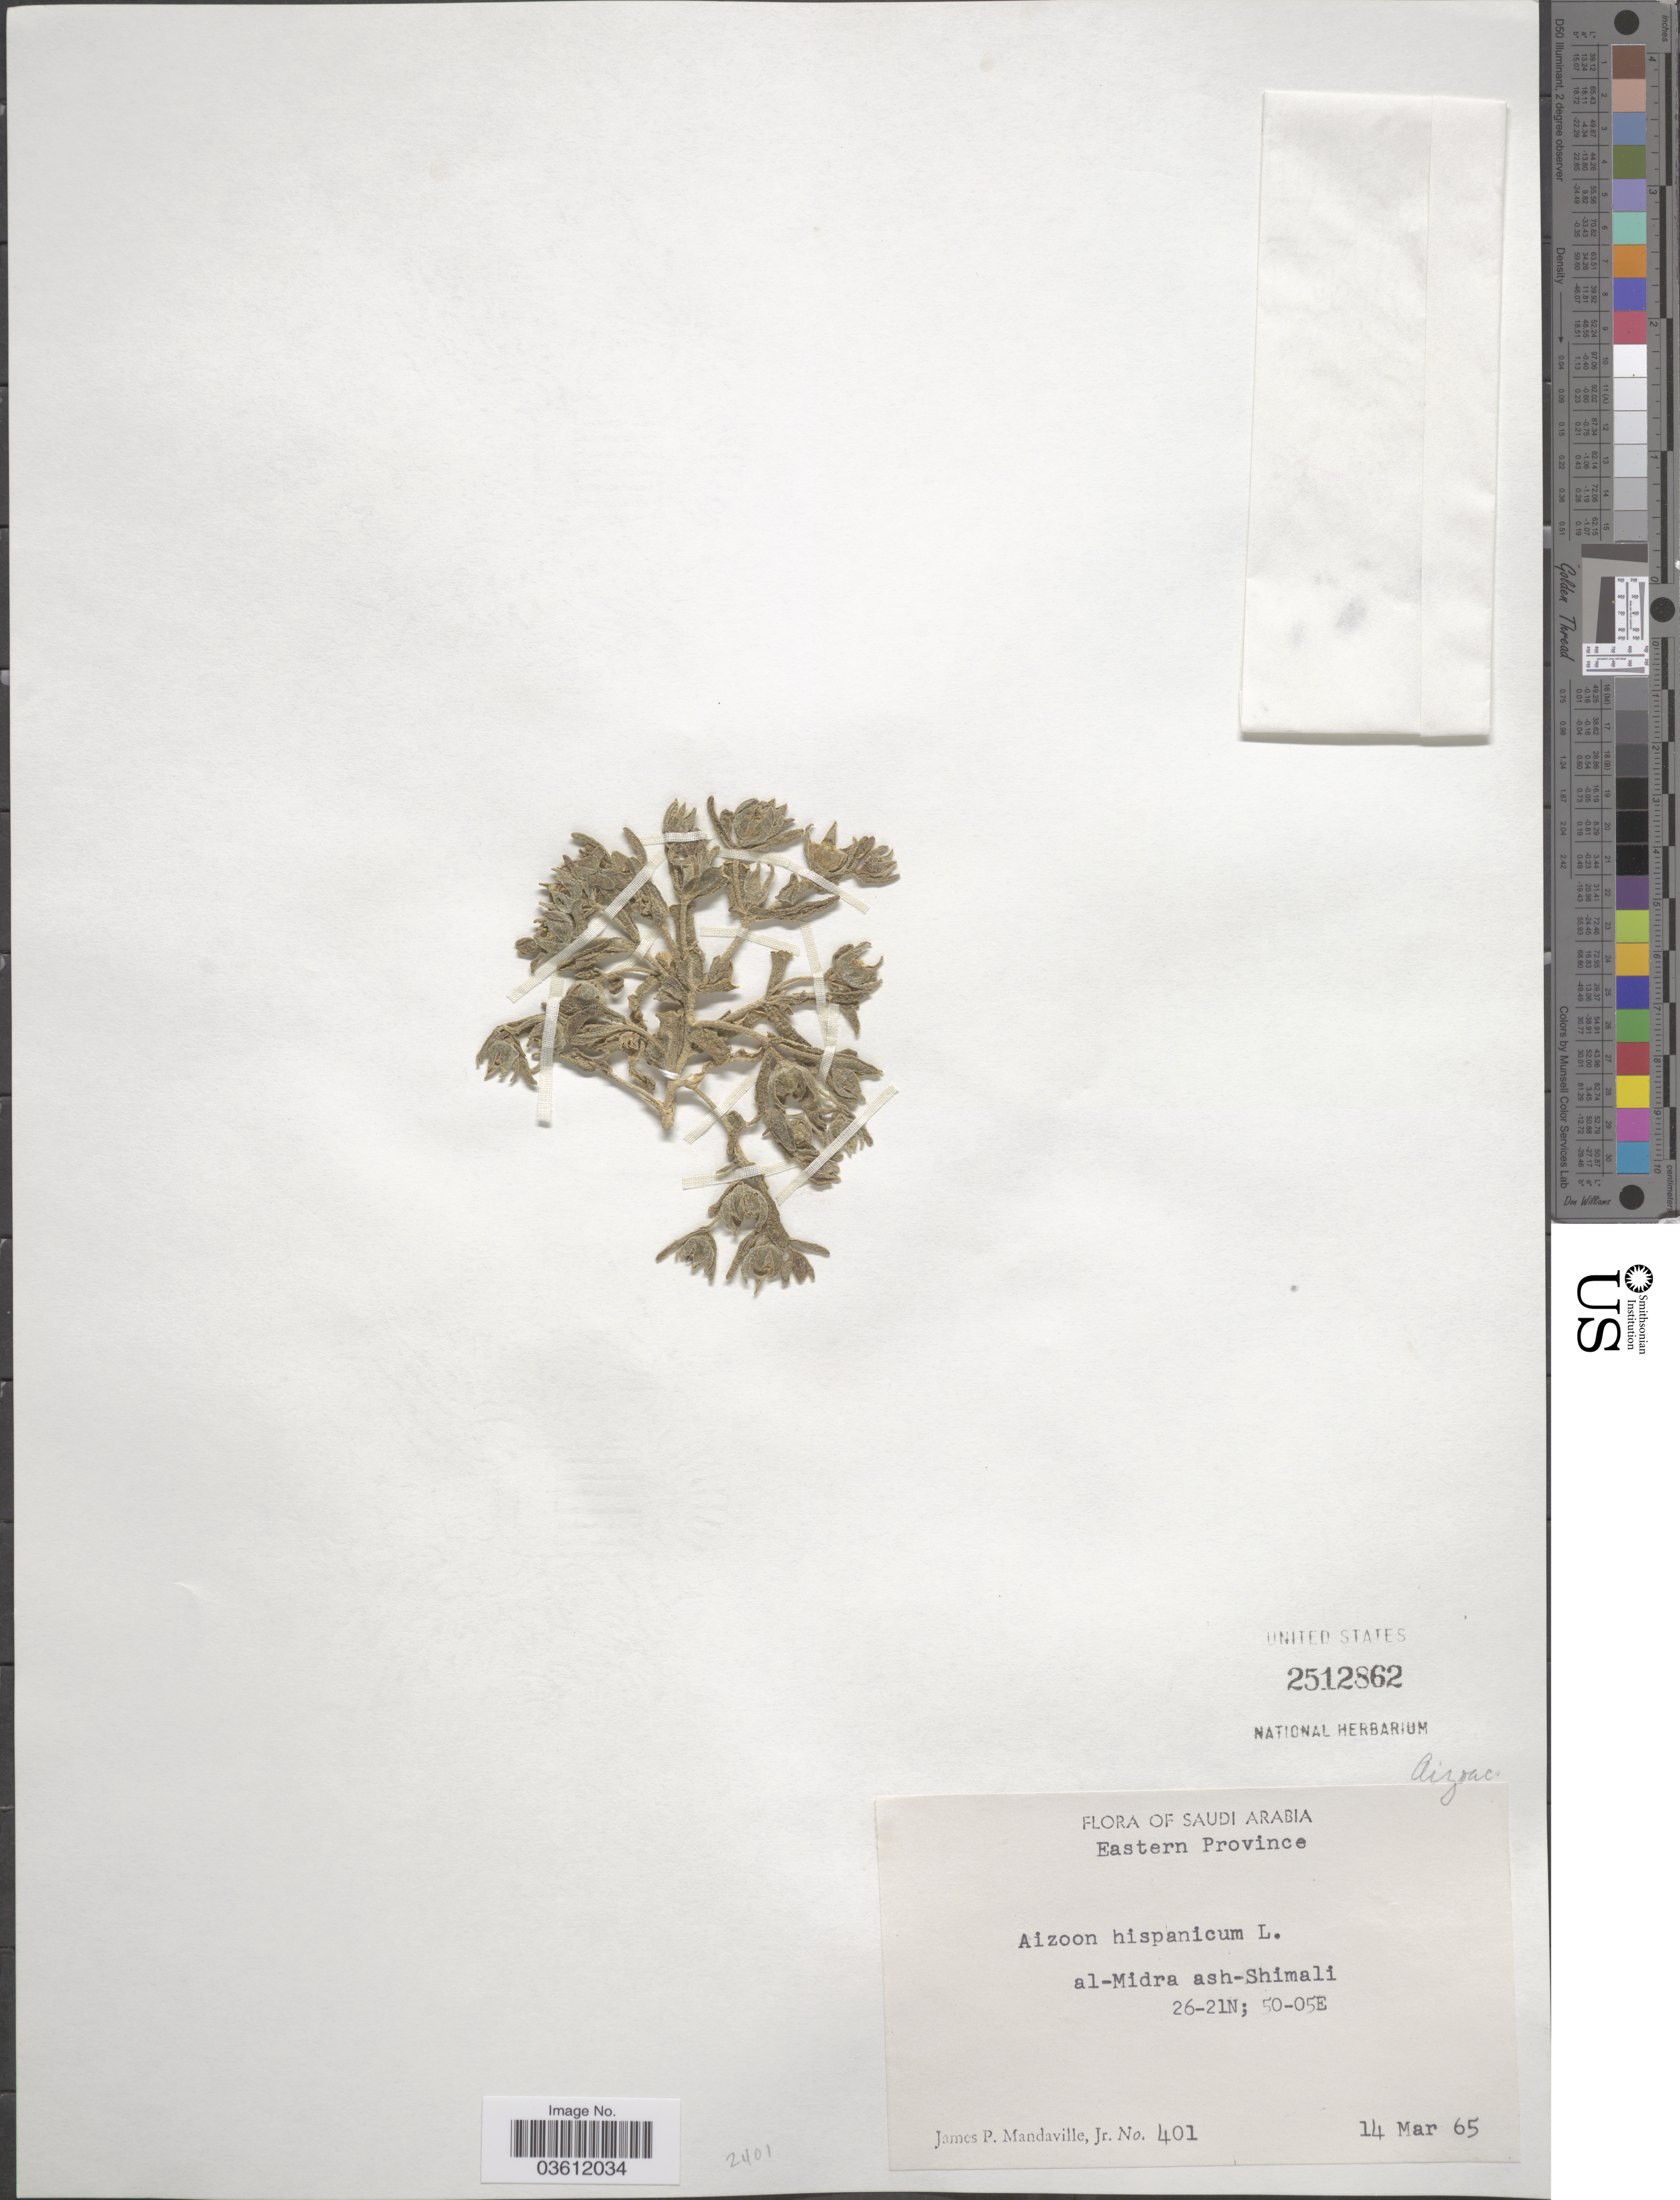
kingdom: Plantae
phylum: Tracheophyta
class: Magnoliopsida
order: Caryophyllales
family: Aizoaceae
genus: Aizoanthemopsis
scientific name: Aizoanthemopsis hispanica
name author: (L.) Klak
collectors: J. Mandaville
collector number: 401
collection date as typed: Transcribed d/m/y: 14/3/65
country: Saudi Arabia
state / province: Ash Sharqiyah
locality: Eastern Province. Al-Midra ash-Shimali.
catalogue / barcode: US 2512862